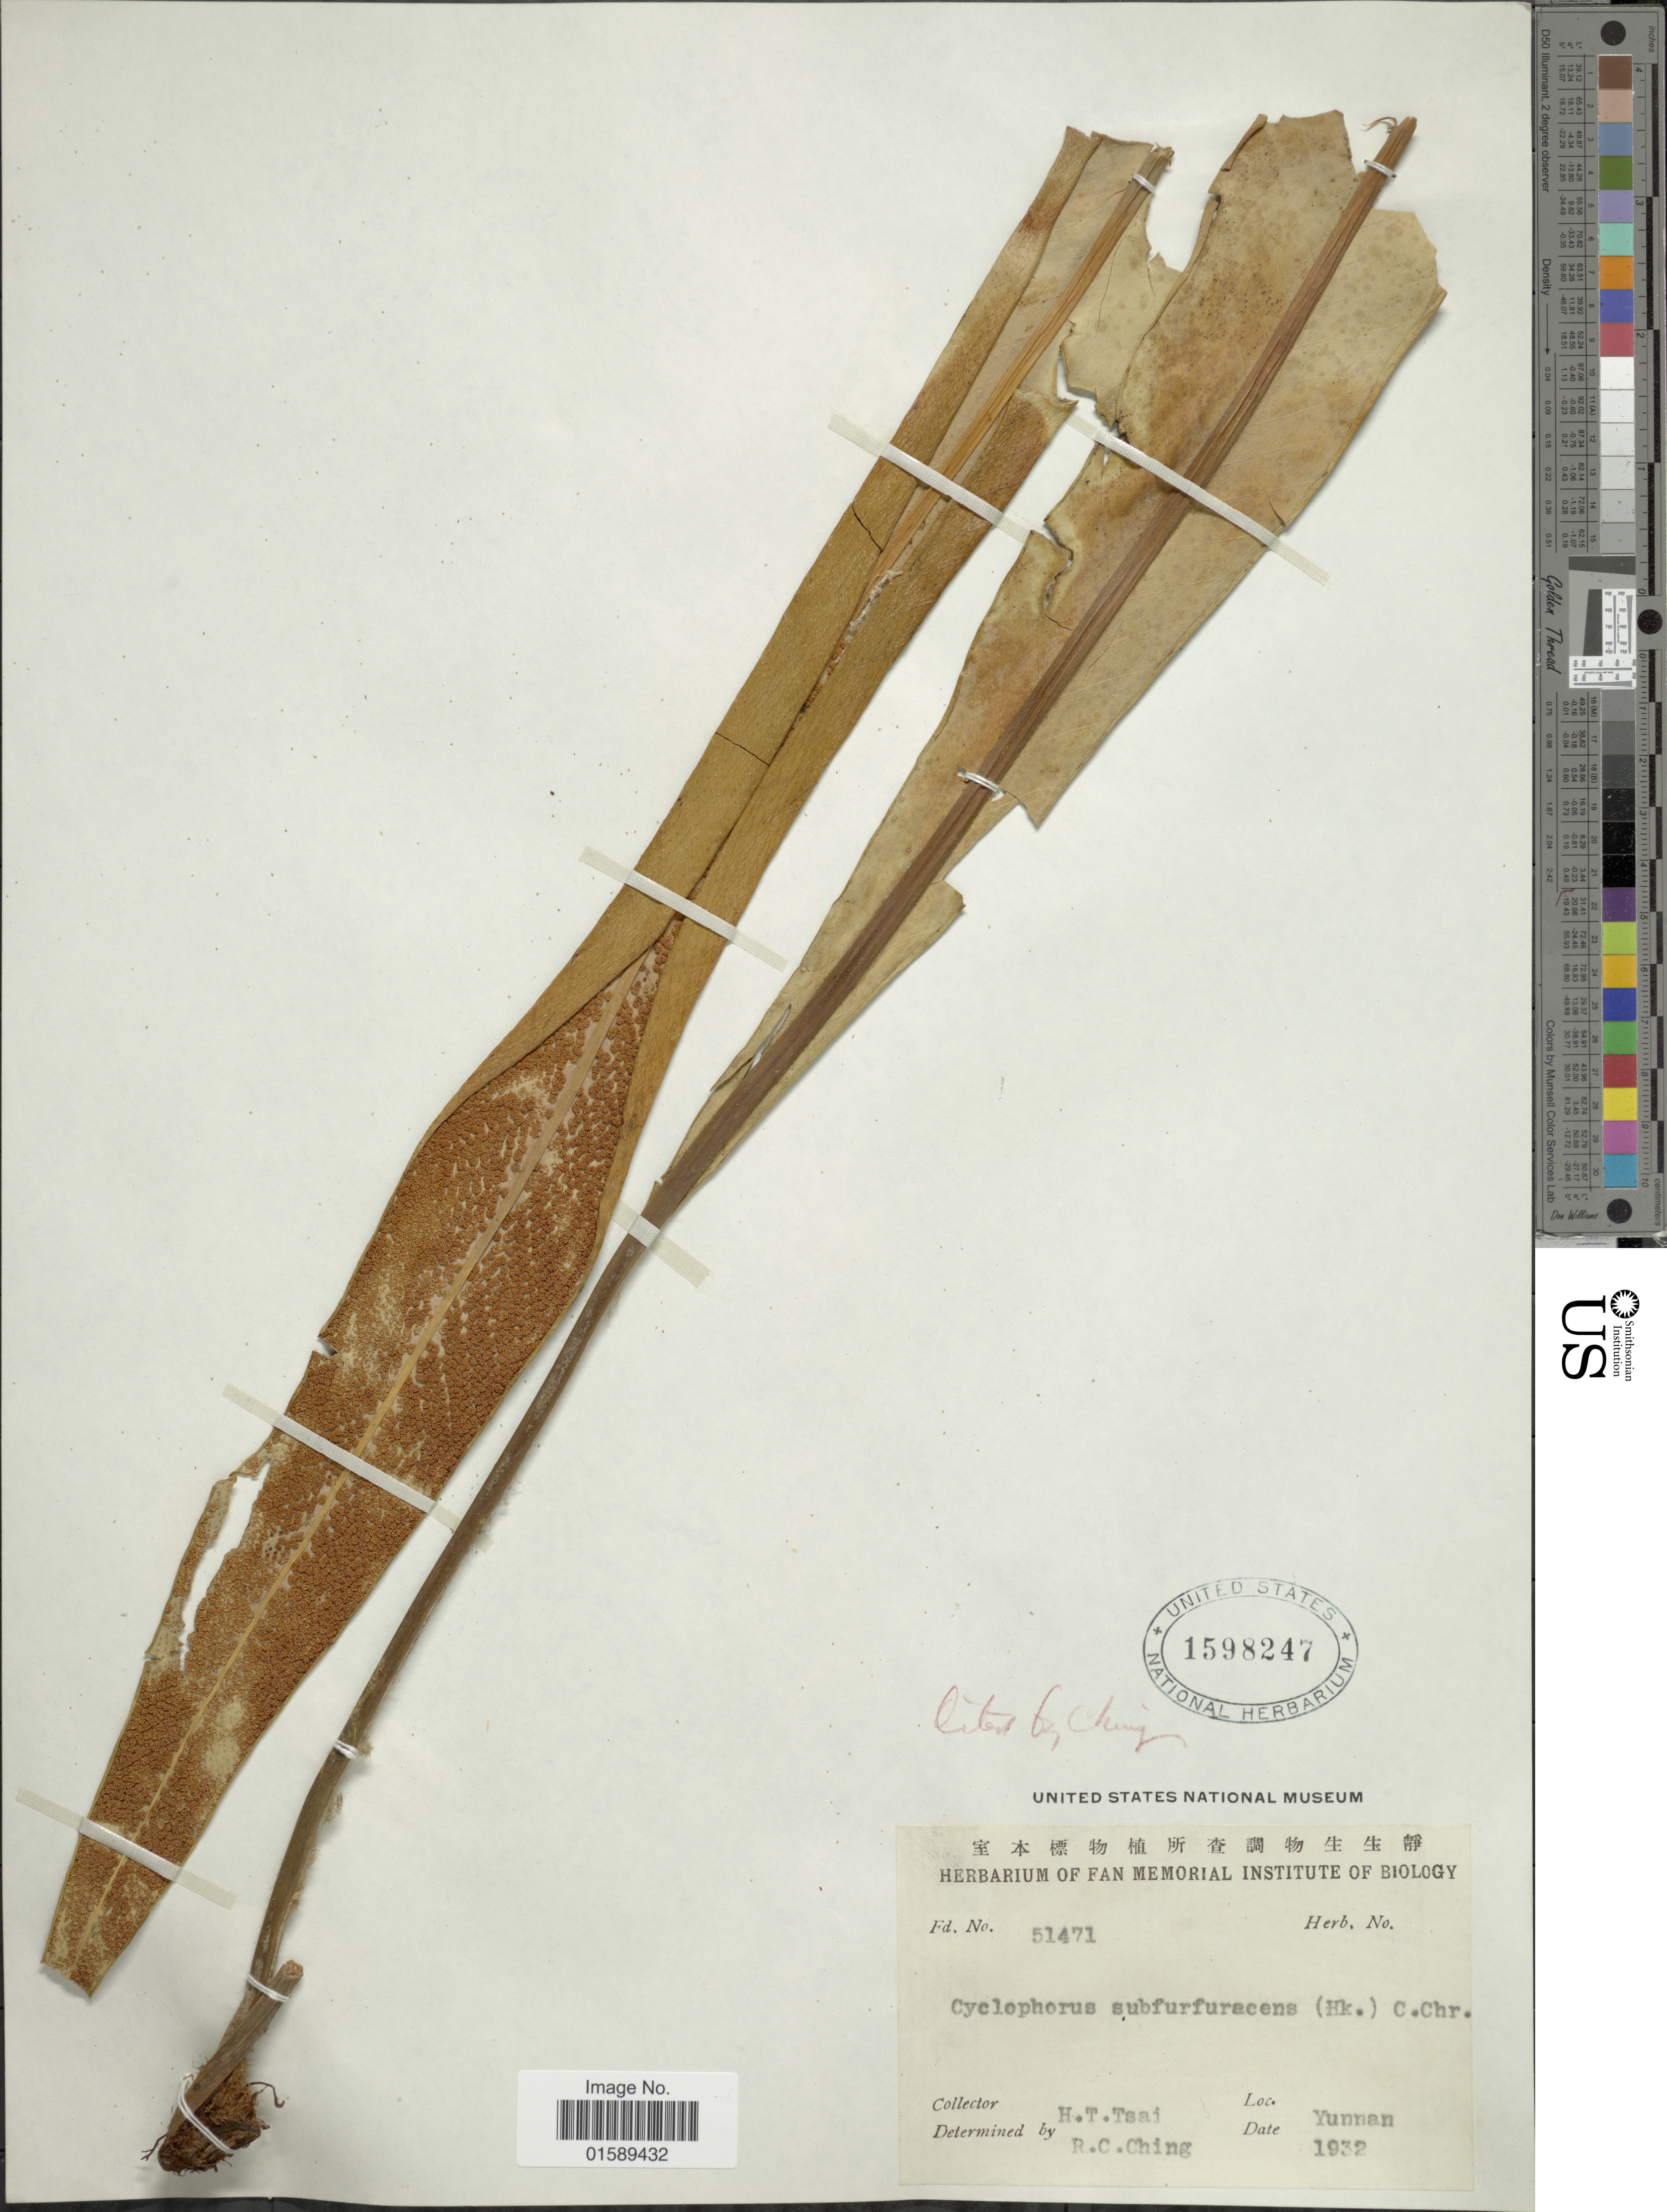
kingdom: Plantae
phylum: Tracheophyta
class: Polypodiopsida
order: Polypodiales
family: Polypodiaceae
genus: Pyrrosia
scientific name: Pyrrosia subfurfuracea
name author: (Hook.) Ching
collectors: H. Tsai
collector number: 51471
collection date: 1932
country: China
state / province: Yunnan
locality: Yunnan.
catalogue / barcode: US 1598247